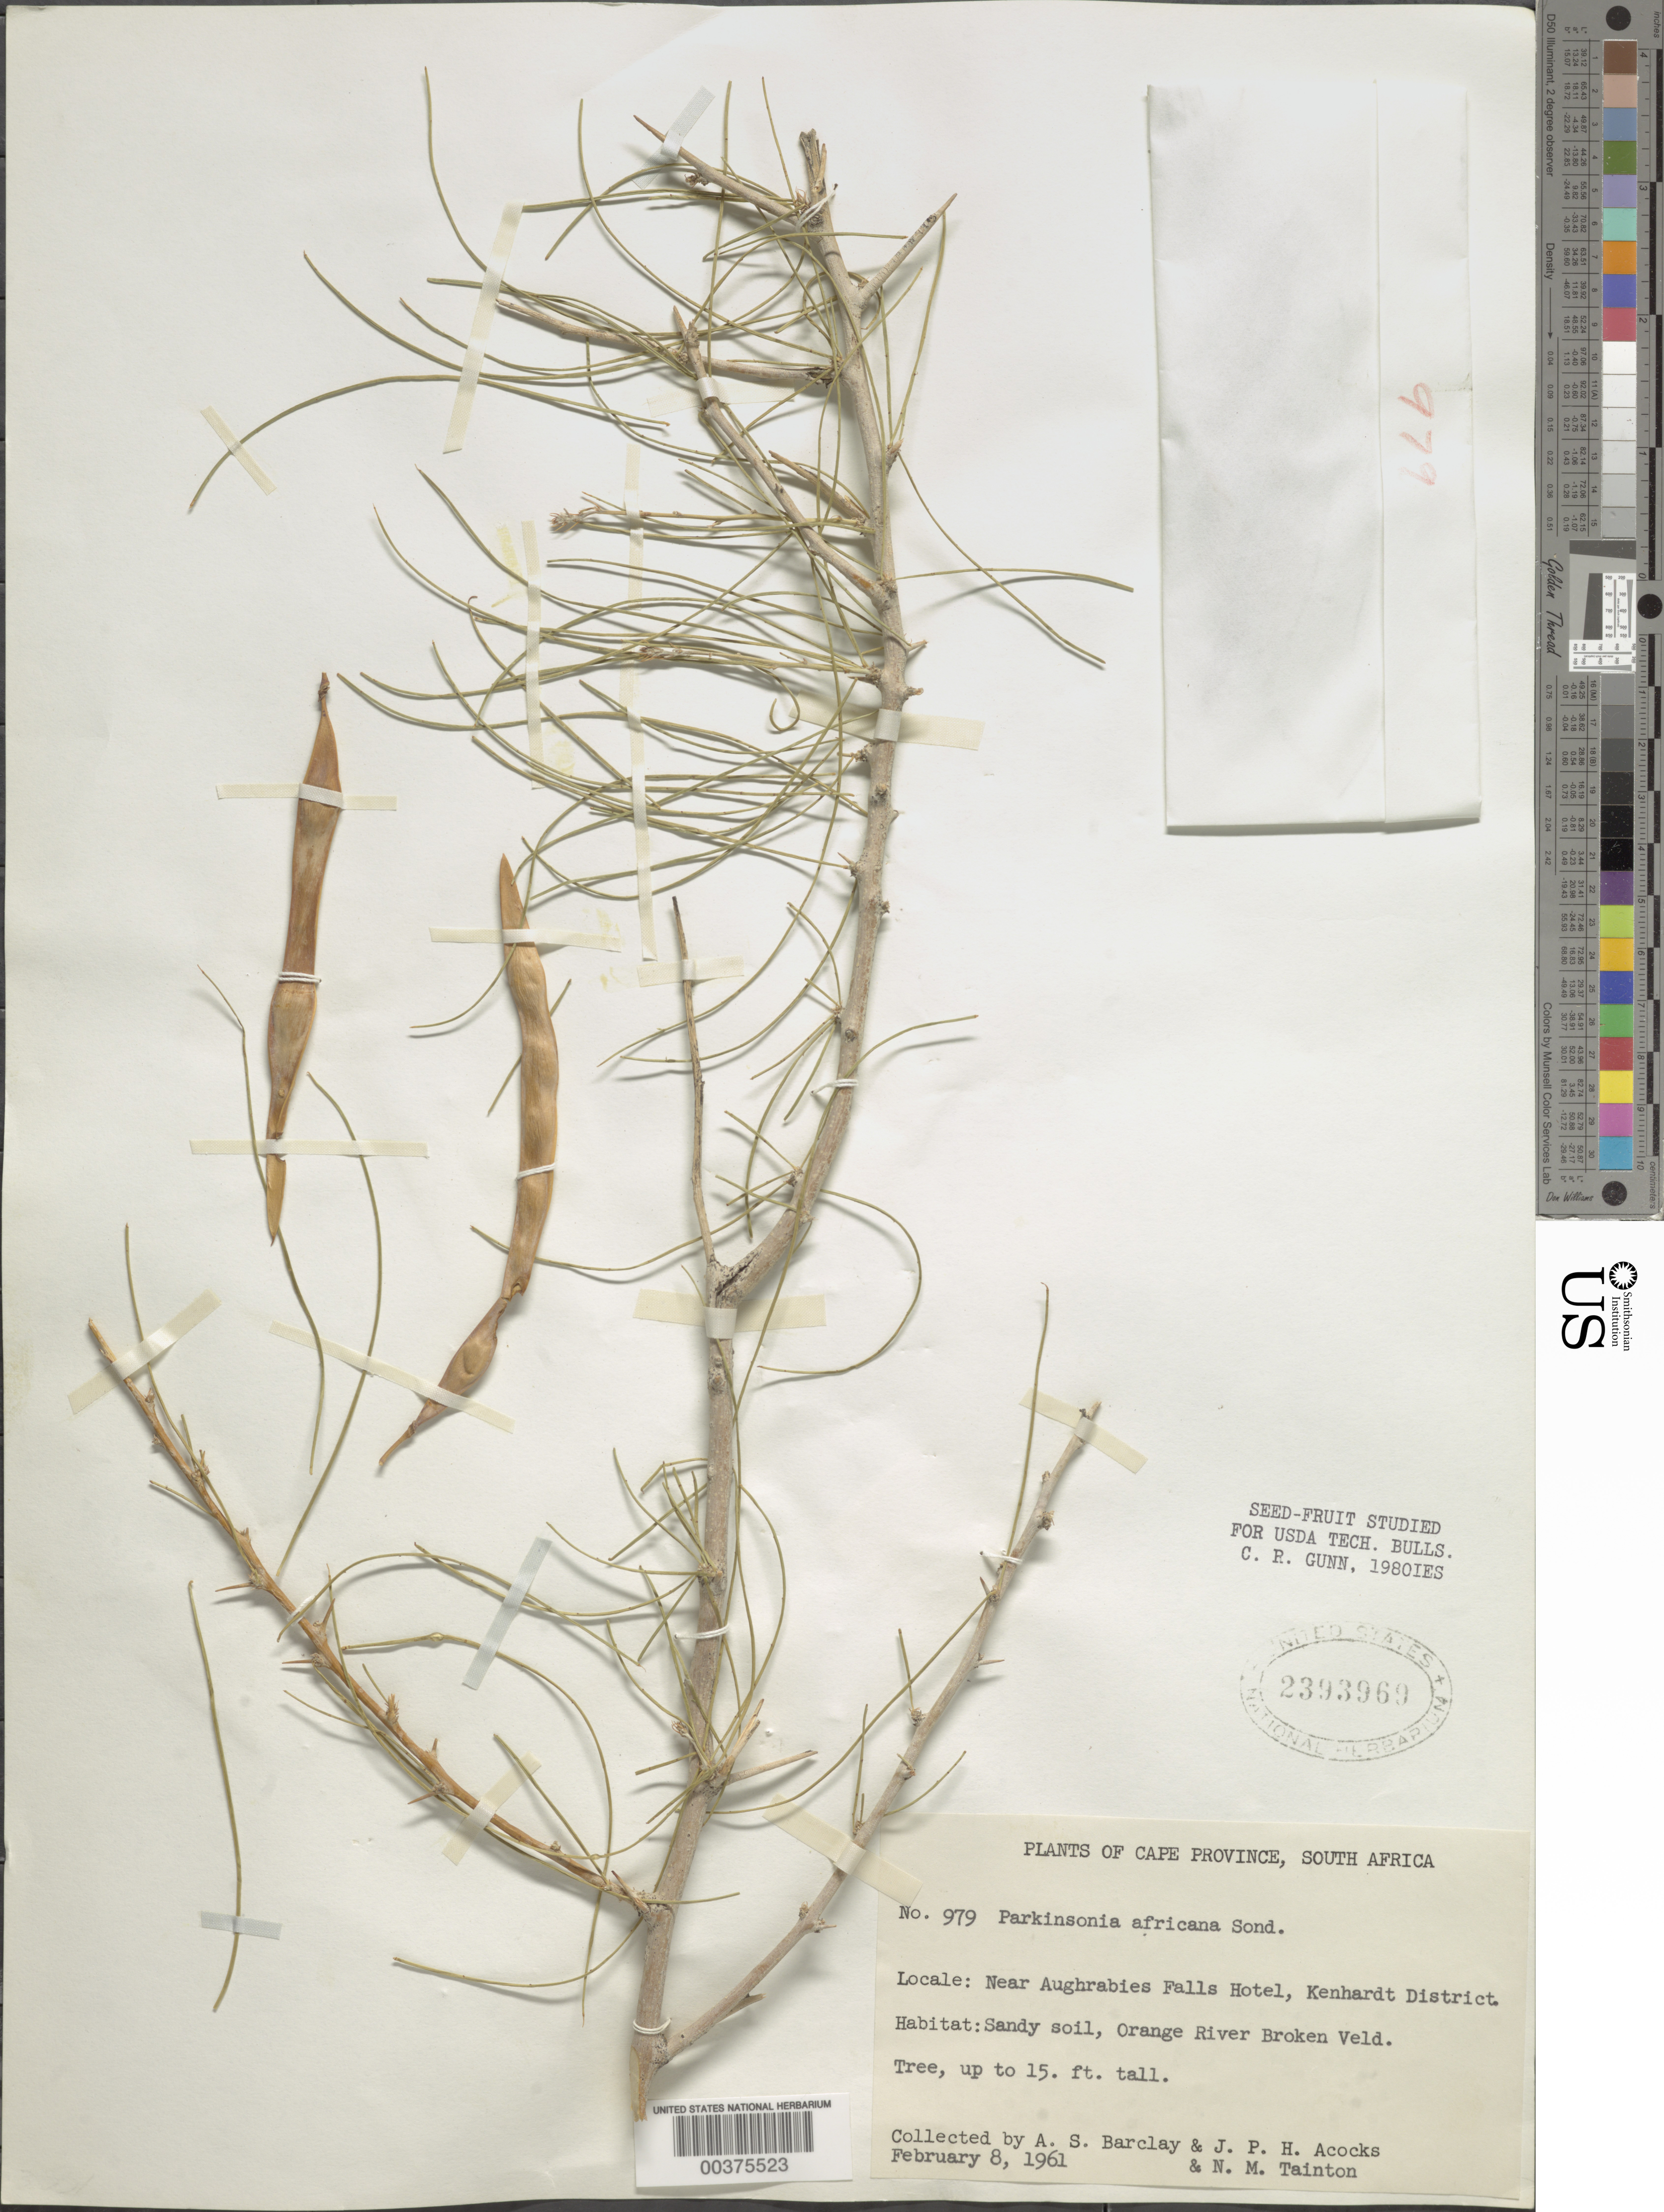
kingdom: Plantae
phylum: Tracheophyta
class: Magnoliopsida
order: Fabales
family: Fabaceae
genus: Parkinsonia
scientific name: Parkinsonia africana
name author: Sond.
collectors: A. S. Barclay, J. P. Acocks & N. Tainton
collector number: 979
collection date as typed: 08 Feb 1961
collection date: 1961-02-08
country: South Africa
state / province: Northern Cape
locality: Near aughrabies falls hotel, kenhardt dist.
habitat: Sandy soil, orange river broken veld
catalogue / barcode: US 2393969